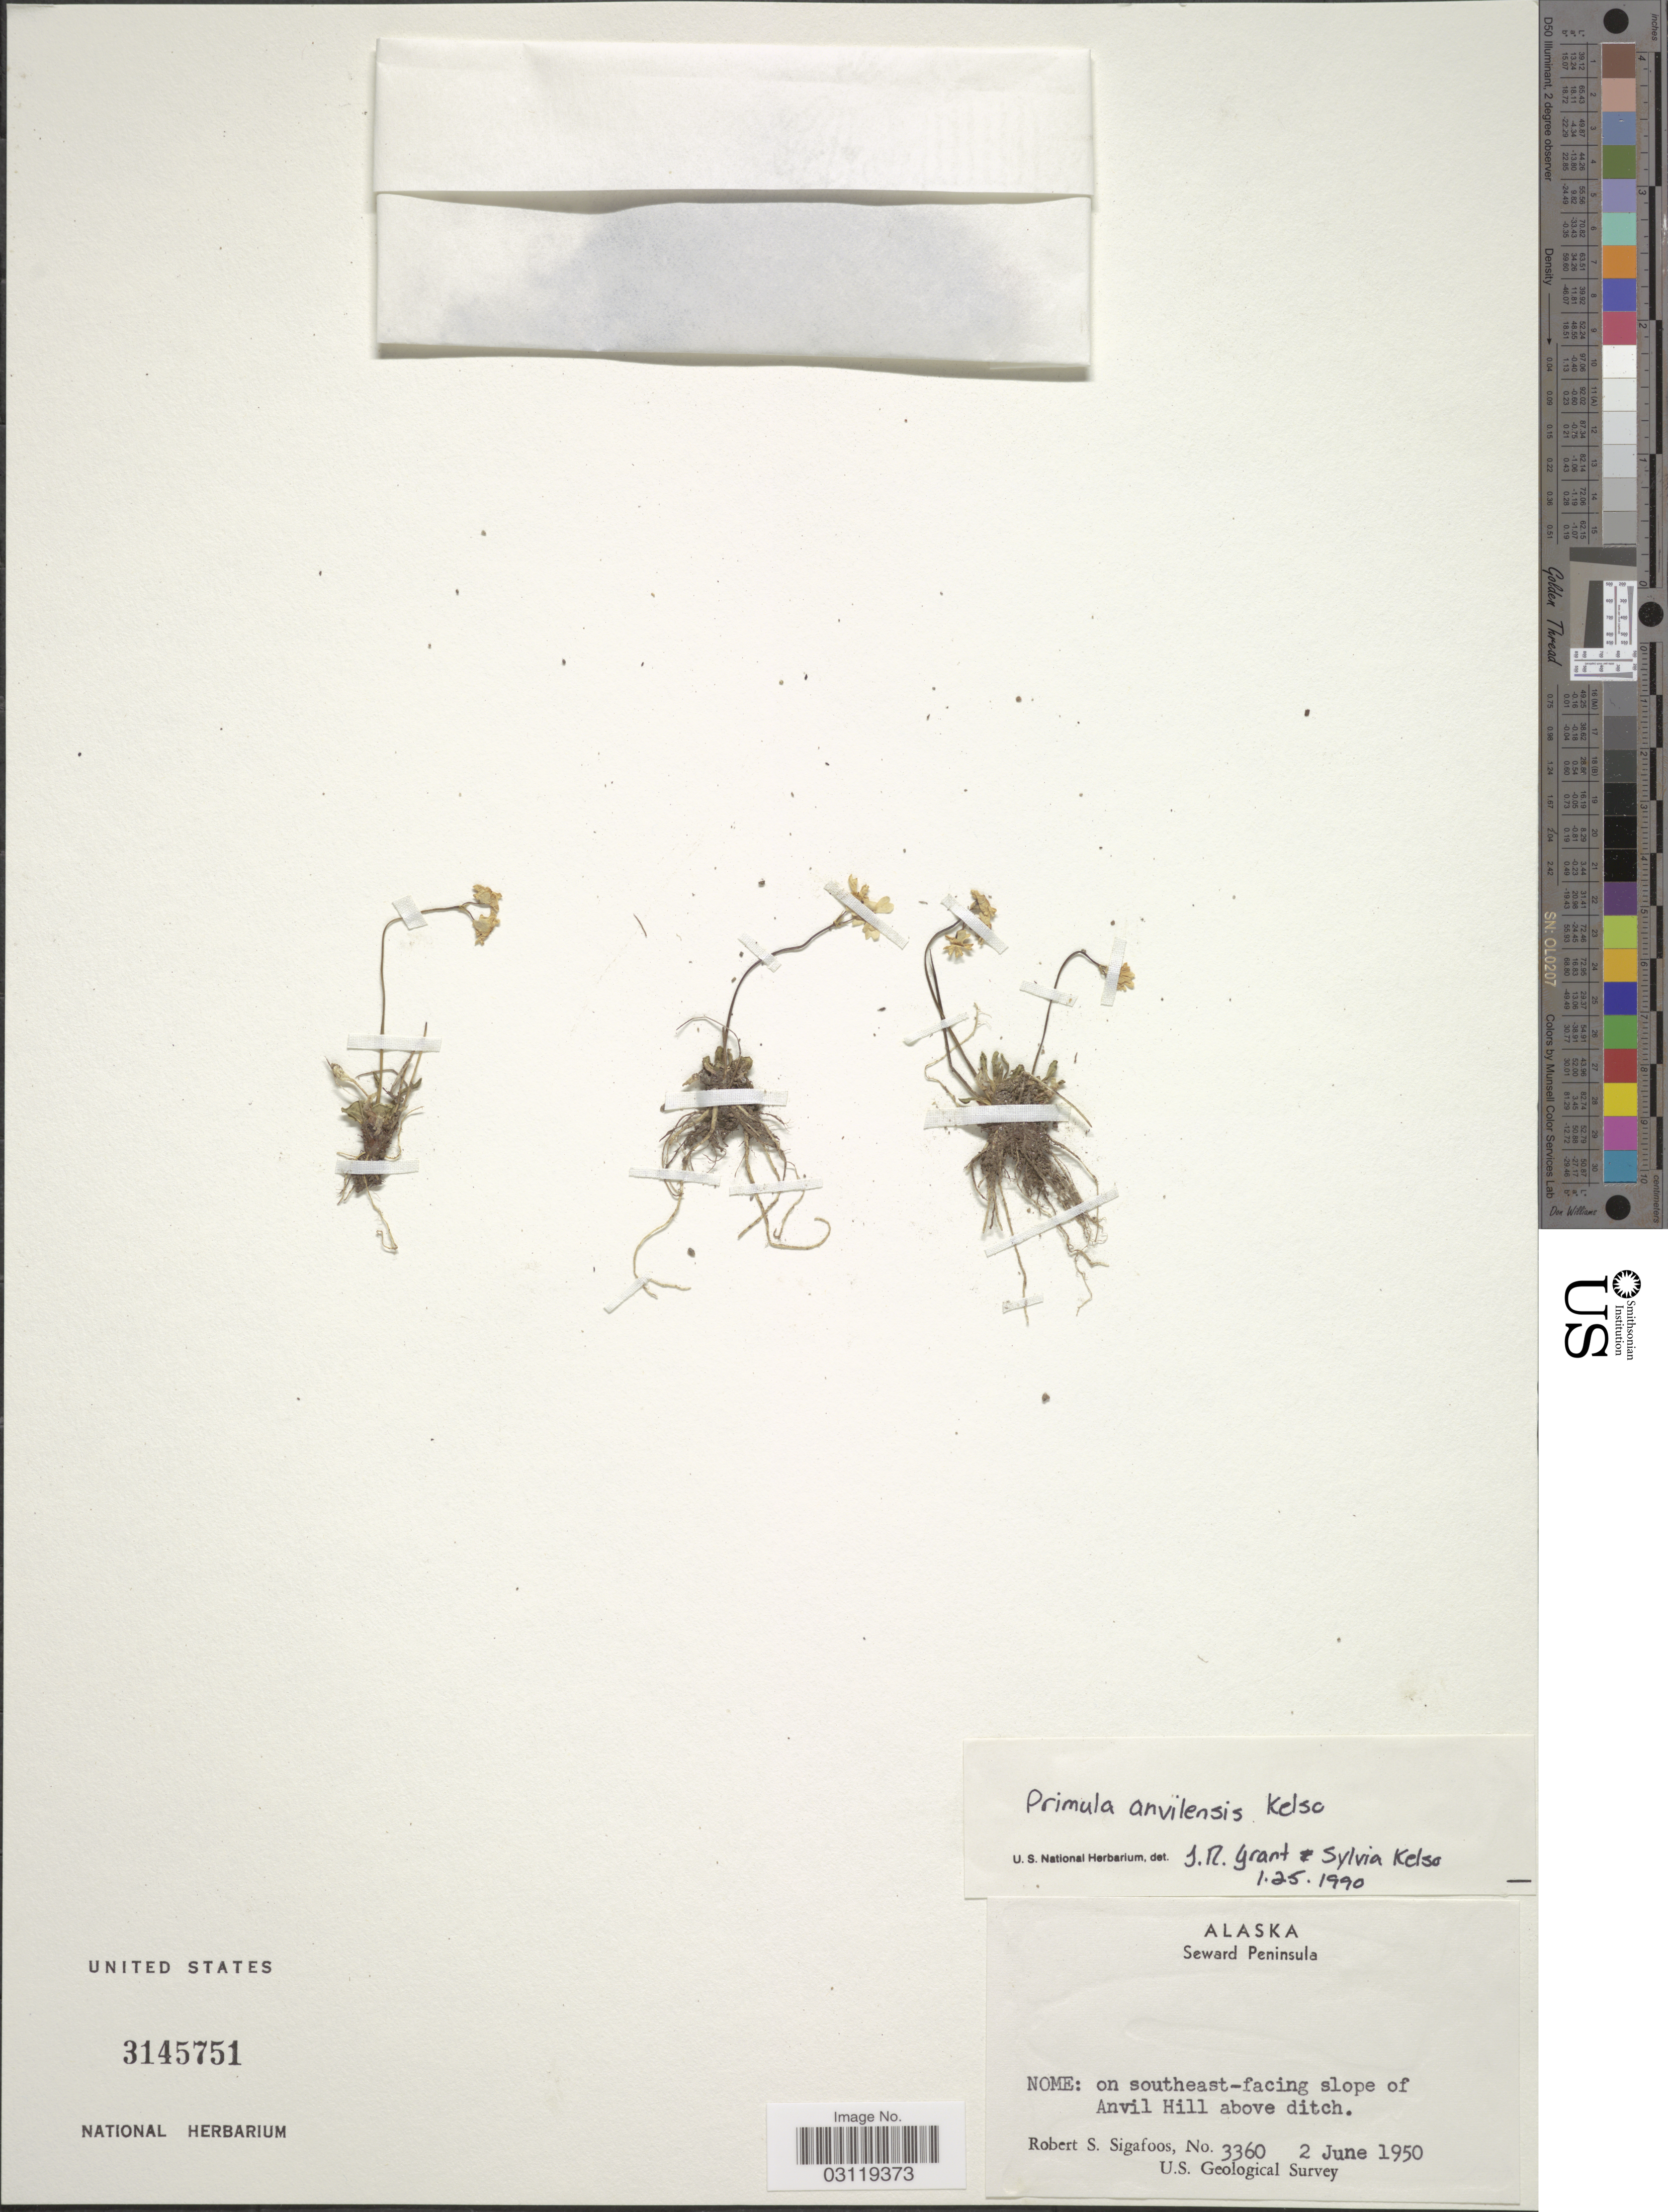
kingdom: Plantae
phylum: Tracheophyta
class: Magnoliopsida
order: Ericales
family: Primulaceae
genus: Primula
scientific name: Primula anvilensis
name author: S. Kelso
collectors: R. Sigafoos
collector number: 3360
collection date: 1950-06-02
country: United States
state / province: Alaska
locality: Seward Peninsula Nome: on southeast-facing slope of Anvil Hill above ditch.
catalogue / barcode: US 3145751